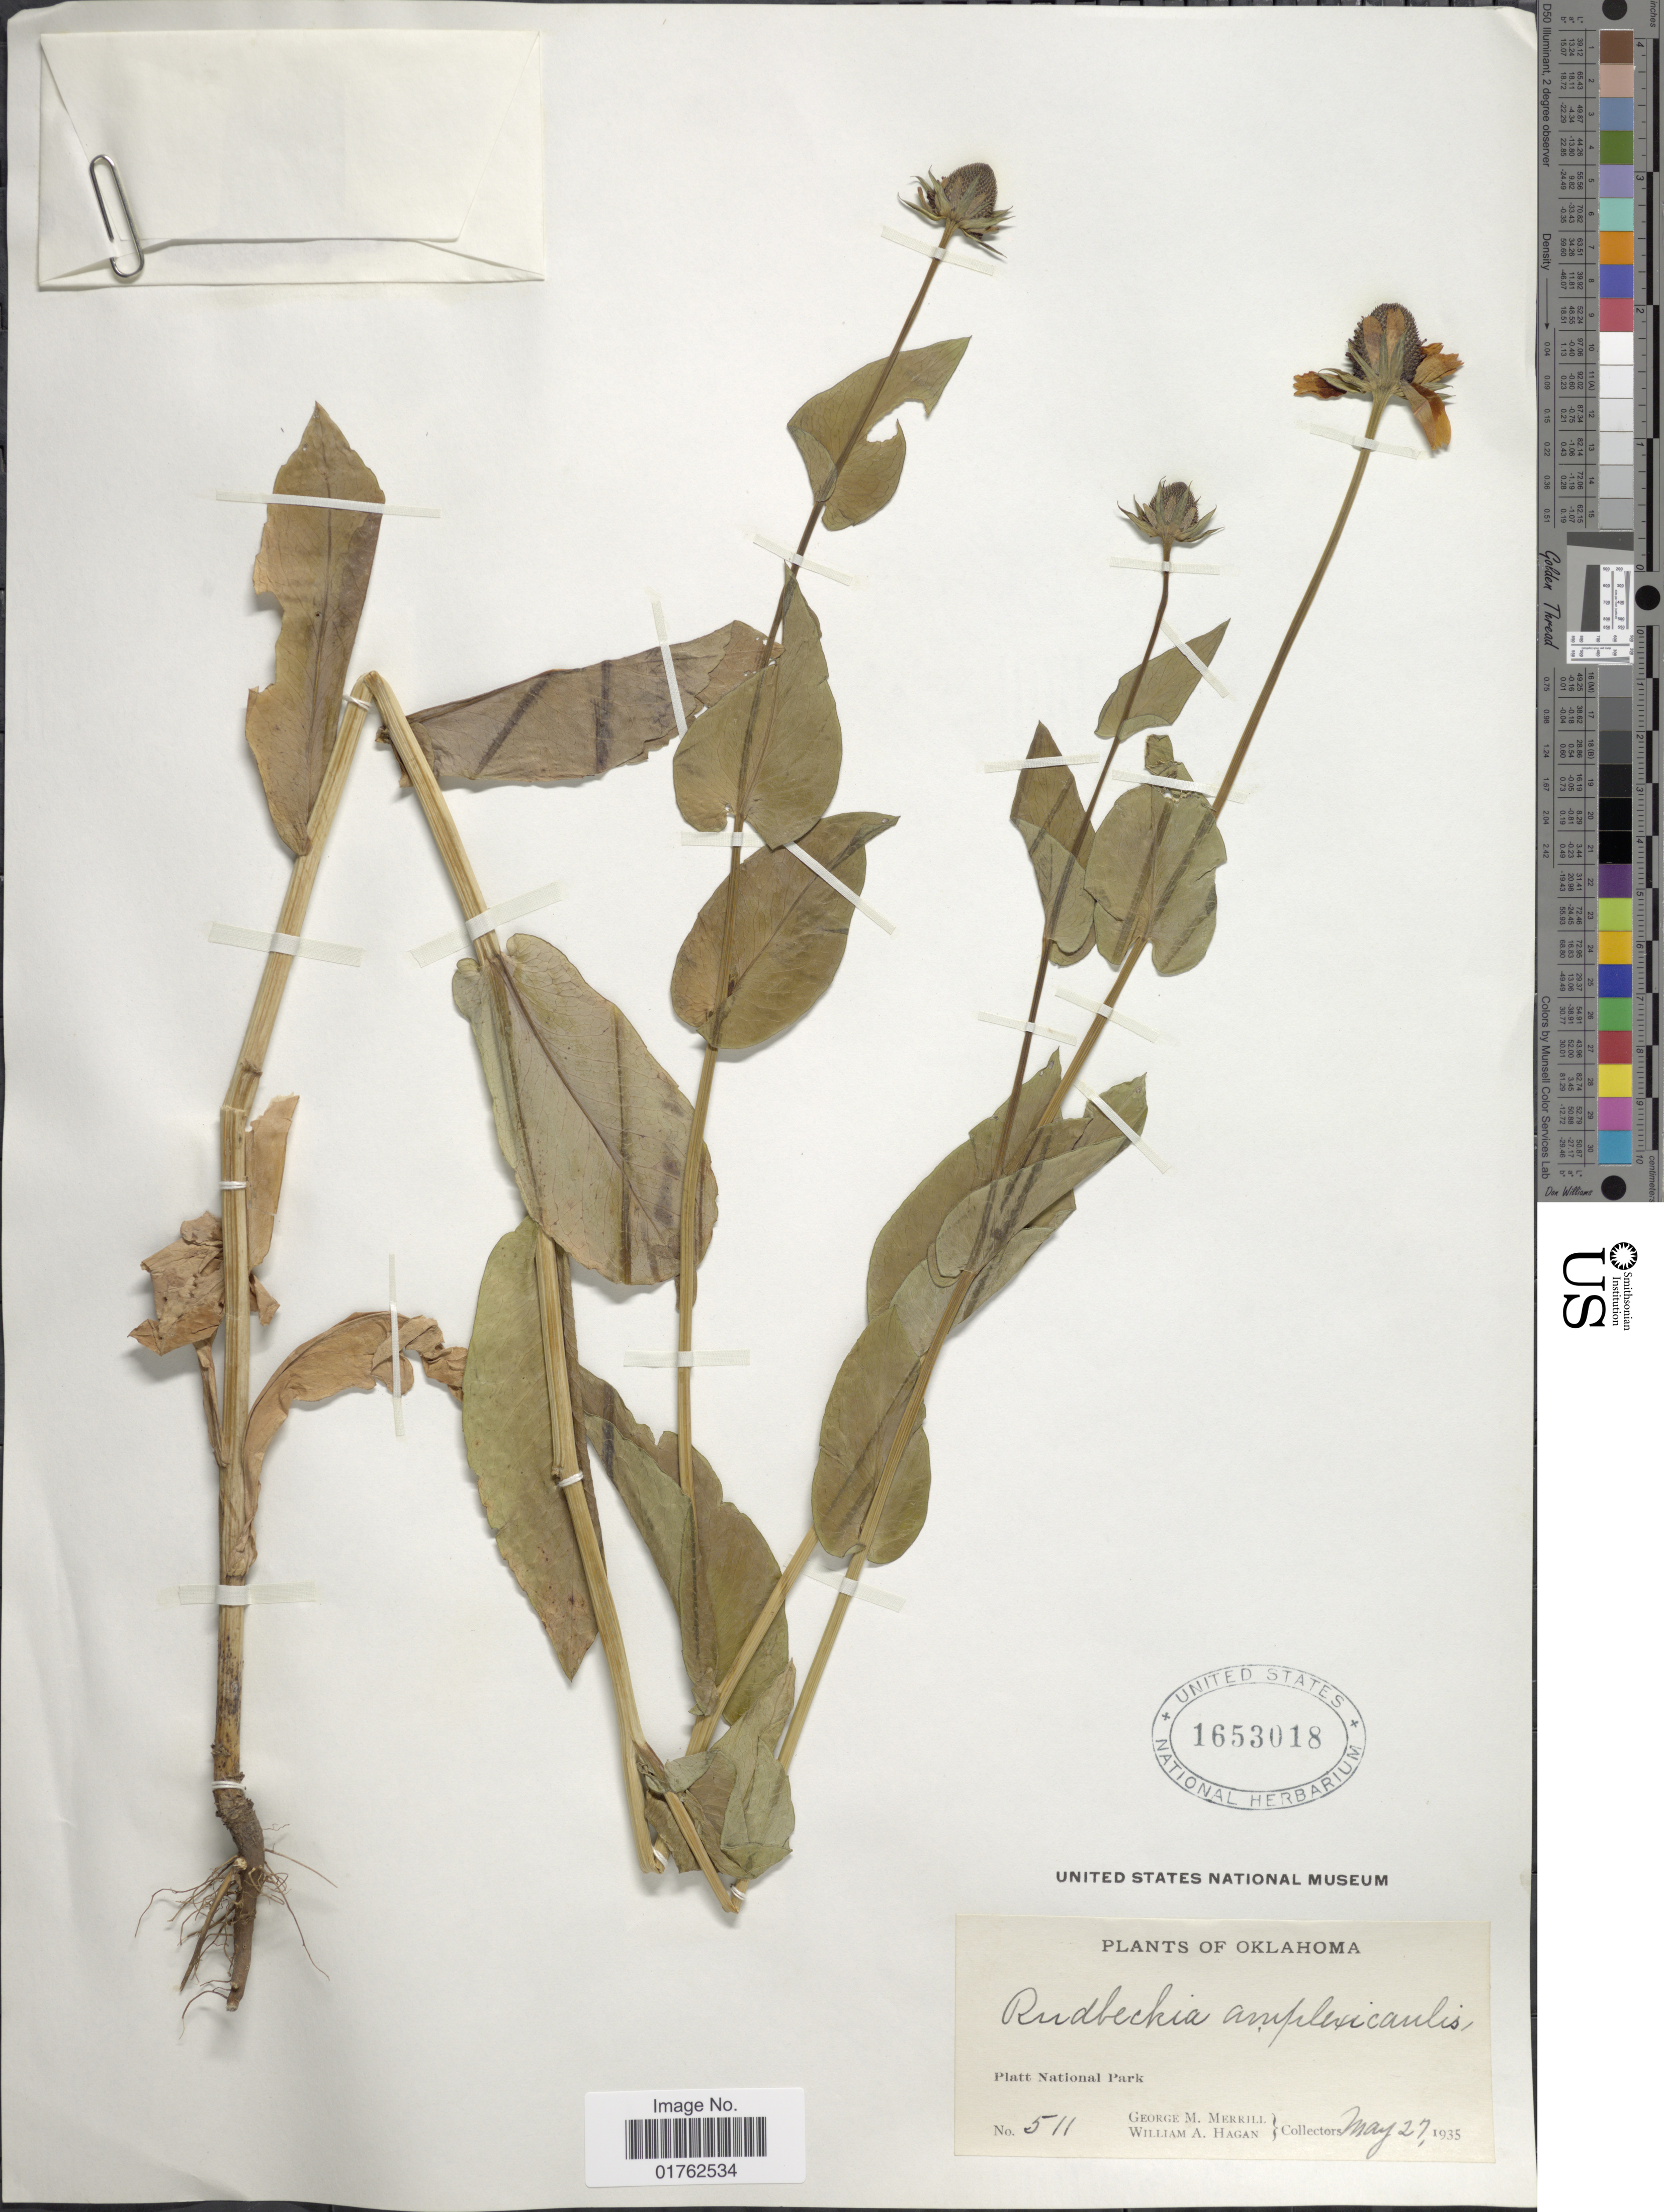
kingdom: Plantae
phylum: Tracheophyta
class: Magnoliopsida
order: Asterales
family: Asteraceae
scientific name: Dracopis amplexicaulis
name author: (Vahl) Cass.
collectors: G. M. Merrill & W. Hagan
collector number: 511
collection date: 1935-05-27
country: United States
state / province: Oklahoma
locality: Platt National Park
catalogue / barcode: US 1653018